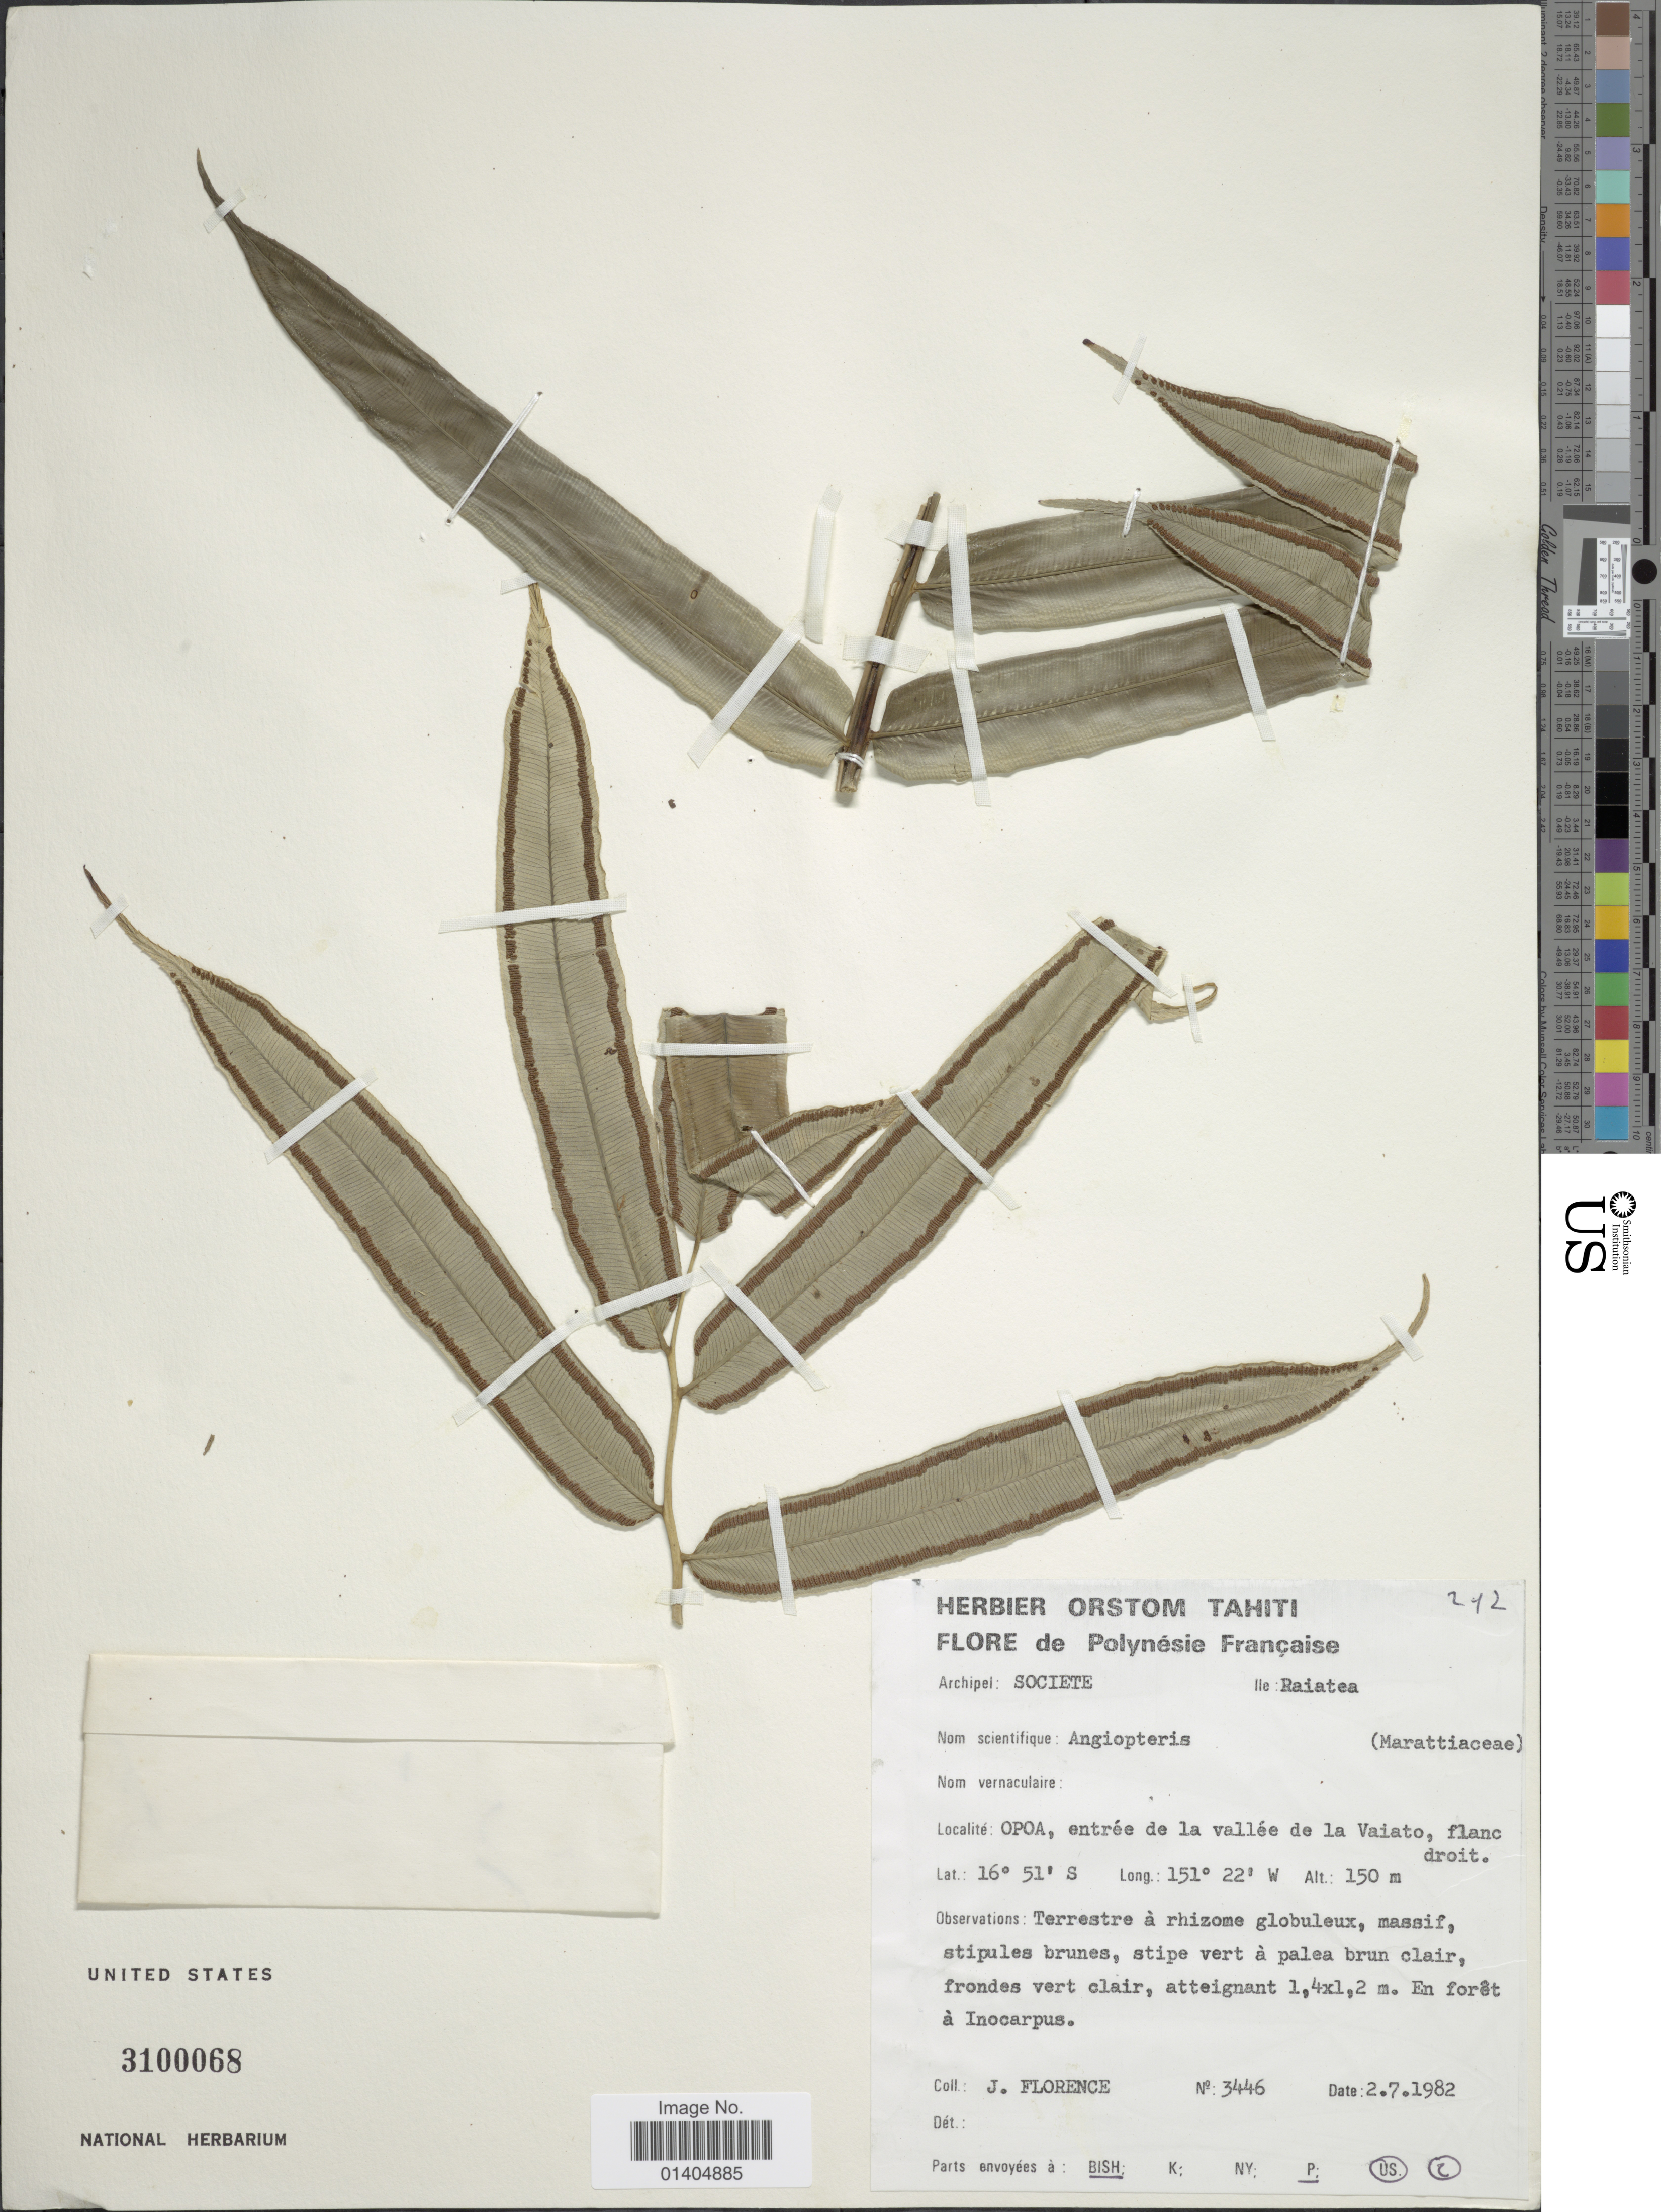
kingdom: Plantae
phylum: Tracheophyta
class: Polypodiopsida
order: Marattiales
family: Marattiaceae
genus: Angiopteris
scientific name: Angiopteris evecta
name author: (G. Forst.) Hoffm.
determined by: Florence, J.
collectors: J. Florence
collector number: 3446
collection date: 1982-07-02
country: French Polynesia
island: Raiatea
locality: Archipel Societe, Ile Raiatea, Opoa, Entrée de la vallée de la Vaiato, flanc droit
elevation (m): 150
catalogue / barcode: US 3100068